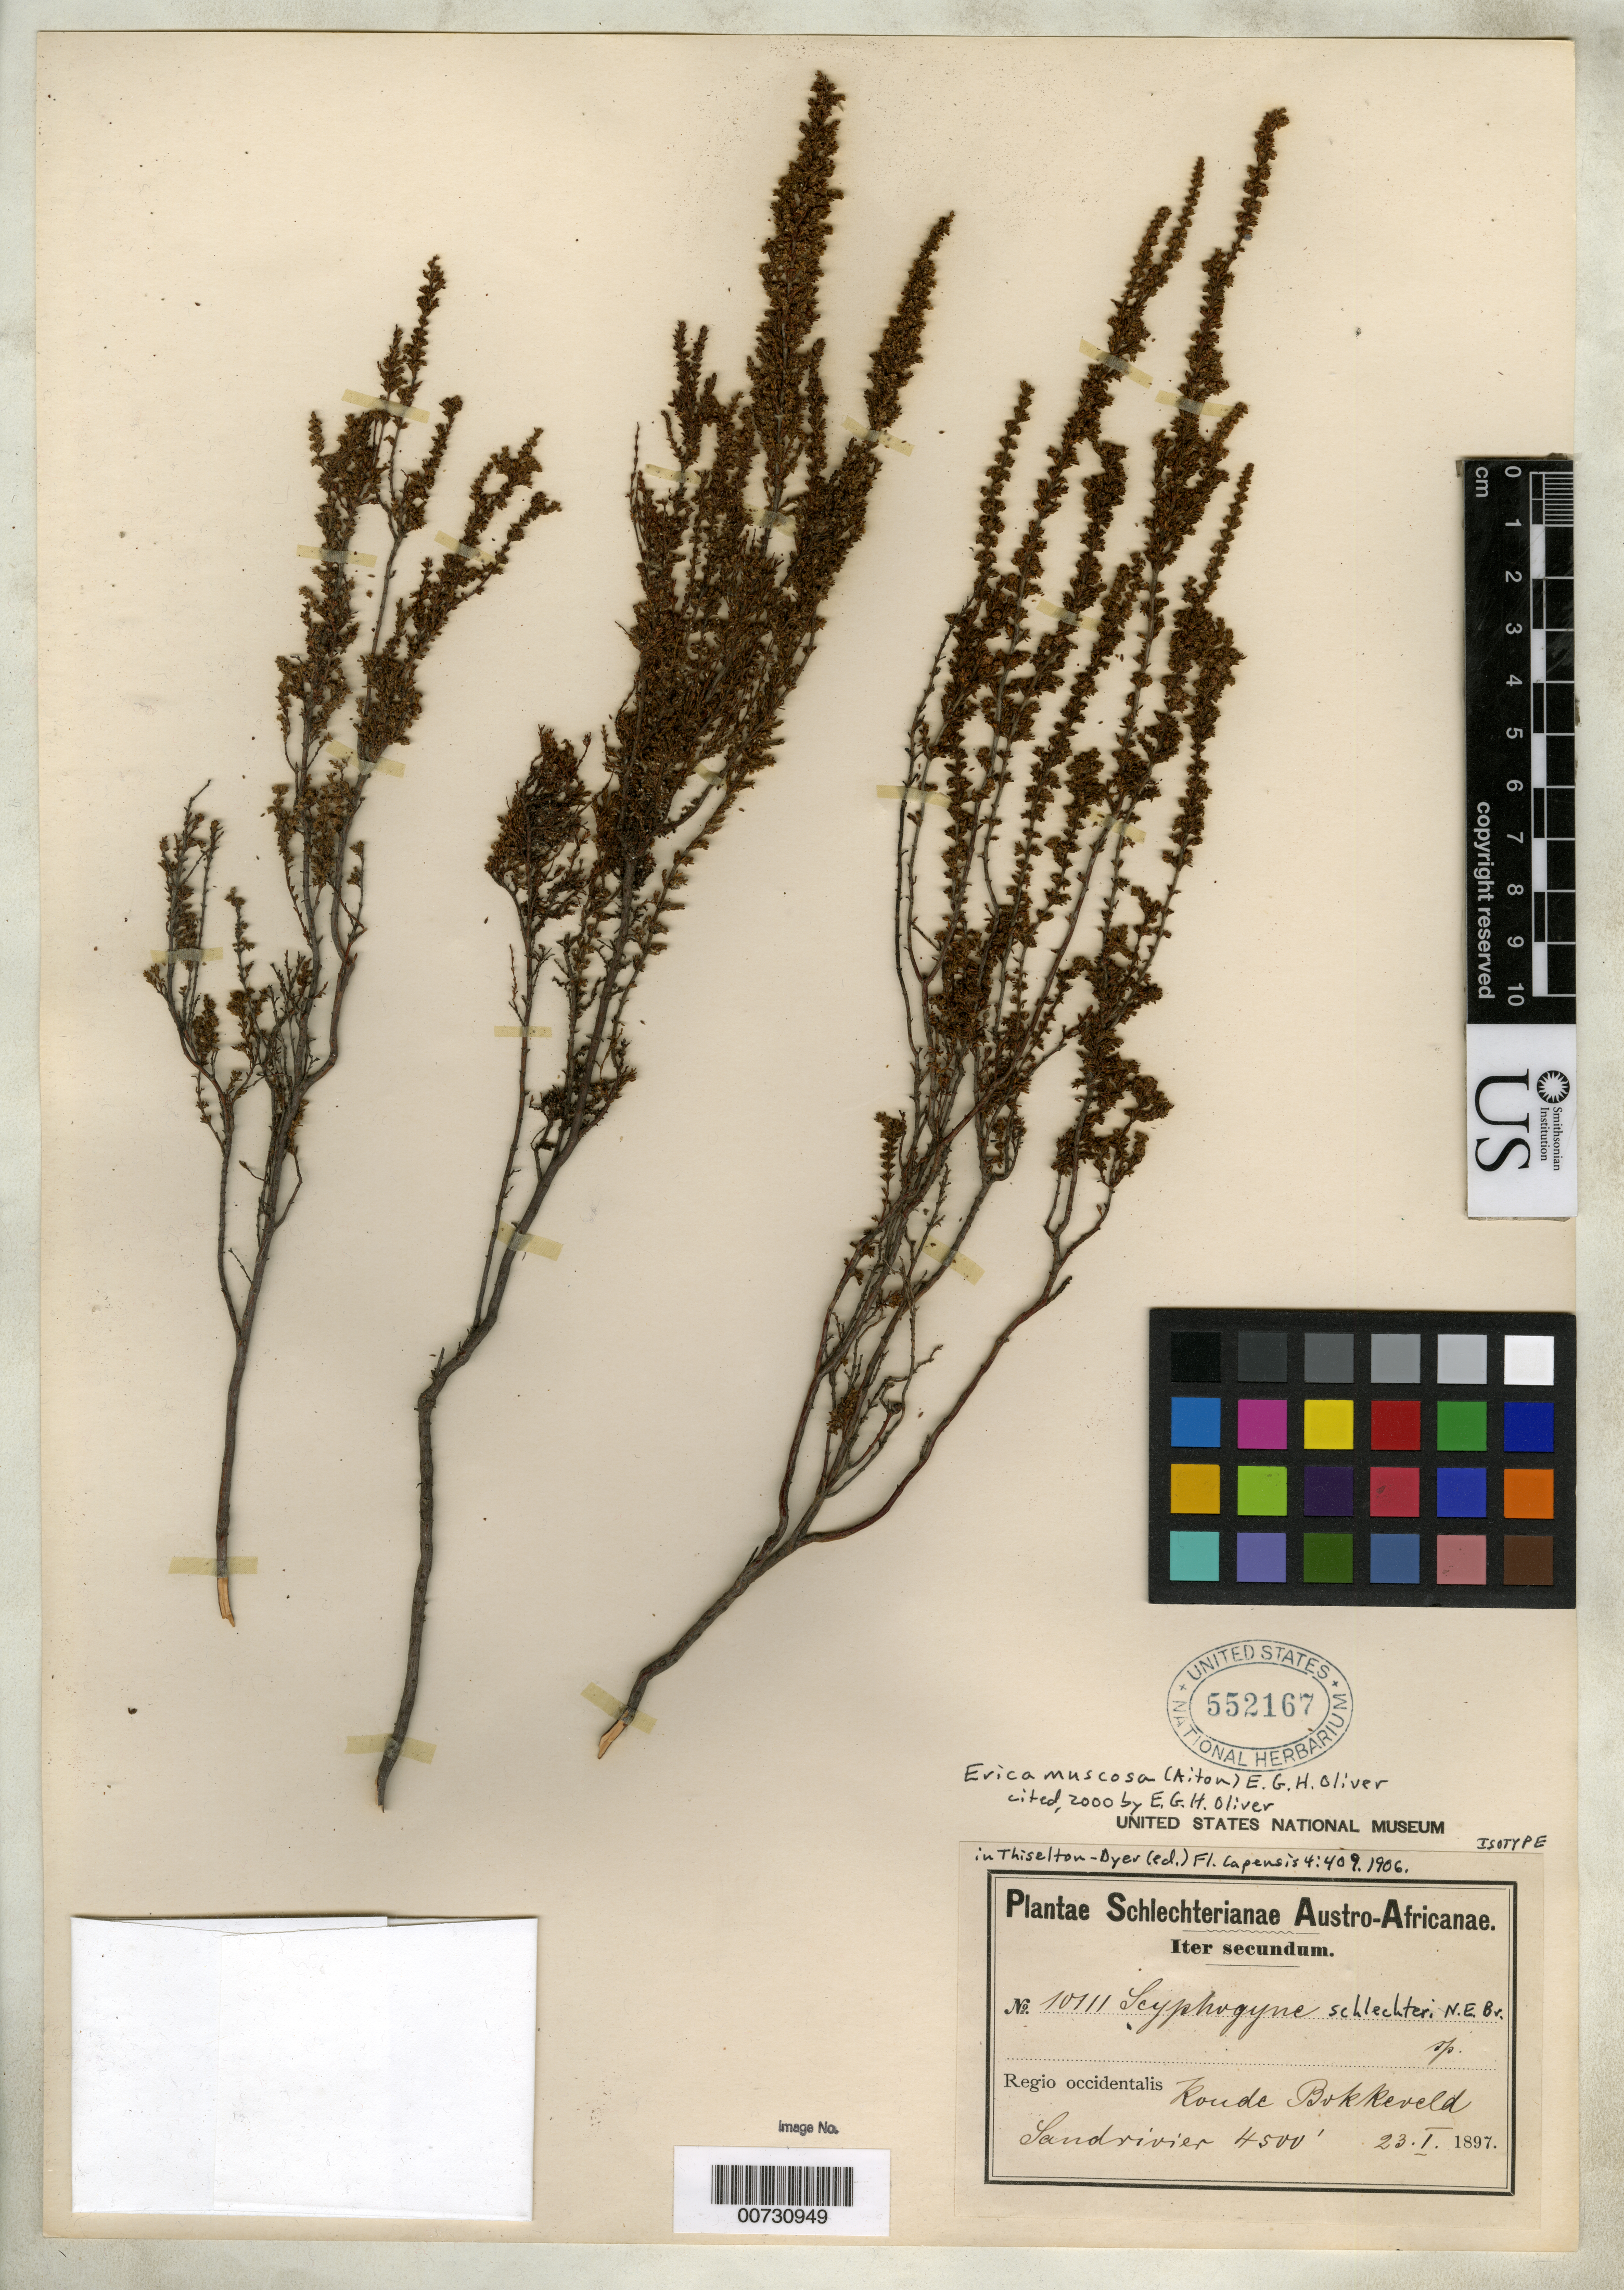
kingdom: Plantae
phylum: Tracheophyta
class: Magnoliopsida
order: Ericales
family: Ericaceae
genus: Scyphogyne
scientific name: Scyphogyne schlechteri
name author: N.E. Br. in Dyer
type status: Isotype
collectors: F. R. R. Schlechter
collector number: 10111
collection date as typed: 23 Jan 1897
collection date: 1897-01-23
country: South Africa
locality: Regio occidentalis, Koude Bokkeveld, Sanrivier [protologue: "near Sand River in the Cold Bokkeveld"].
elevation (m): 1372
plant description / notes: Cited 2000 by E.G.H. Oliver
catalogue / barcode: US 552167